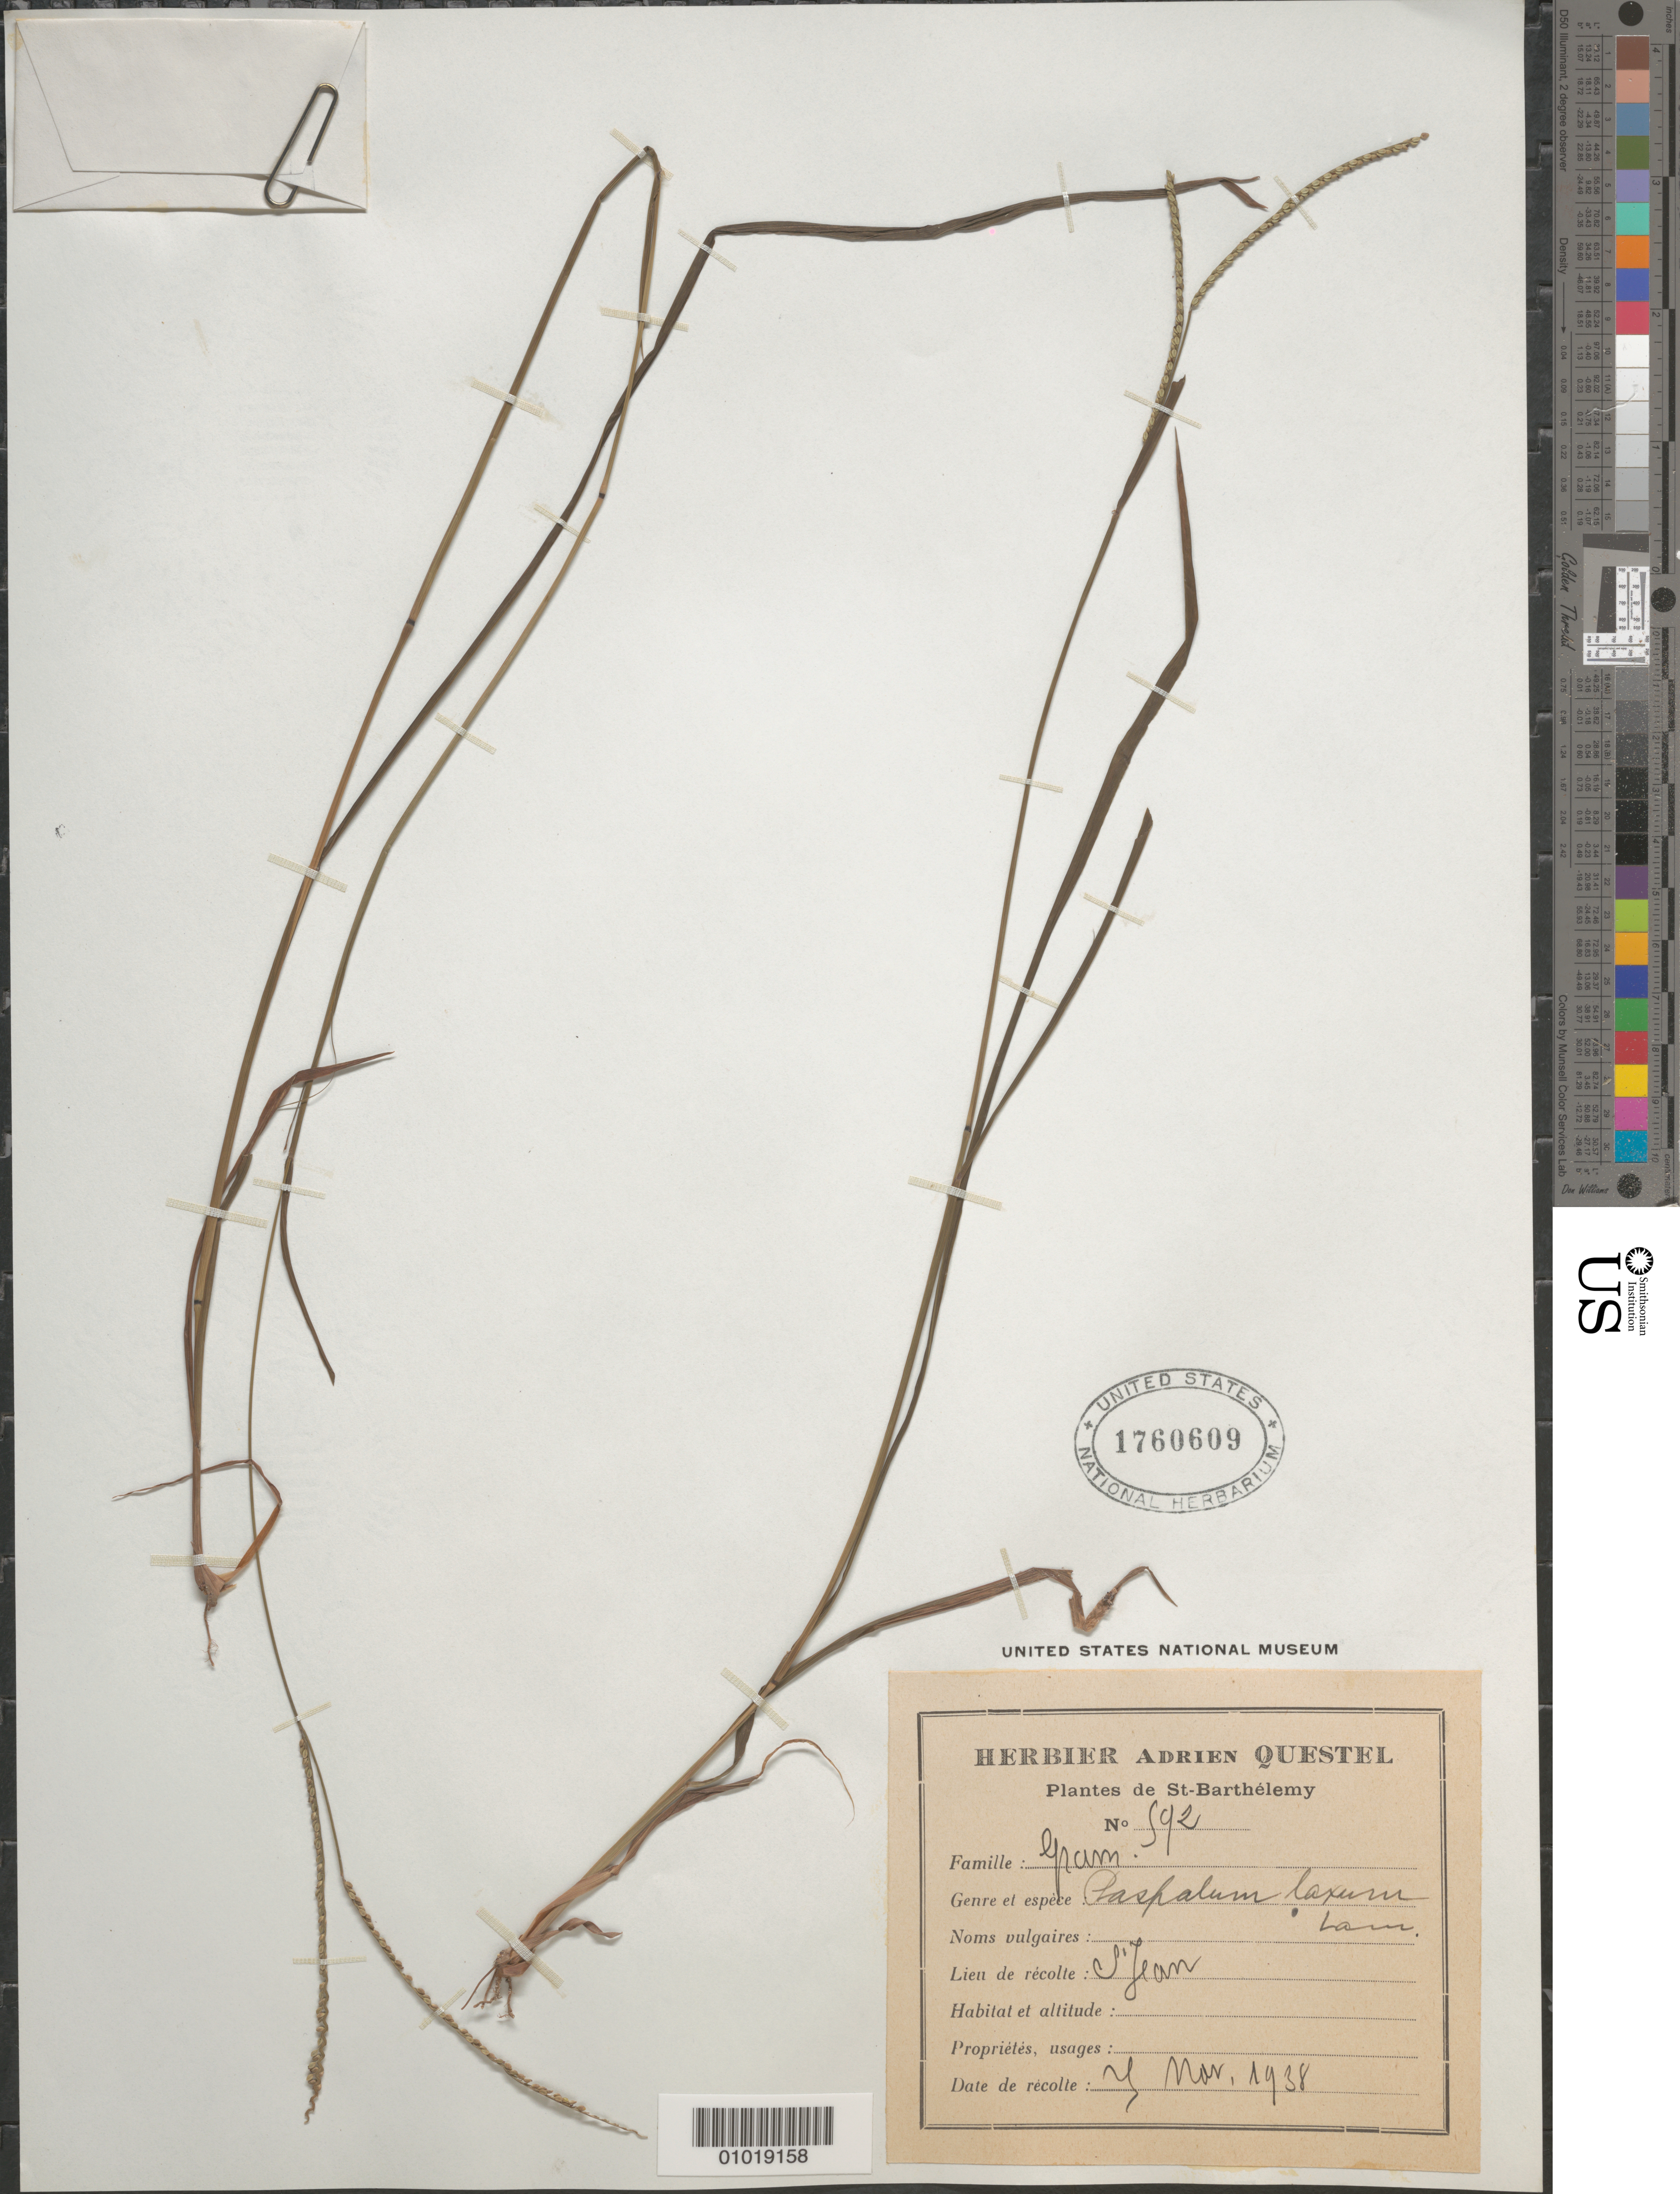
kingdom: Plantae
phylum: Tracheophyta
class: Liliopsida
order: Poales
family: Poaceae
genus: Paspalum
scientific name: Paspalum laxum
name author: Lam.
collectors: A. Questel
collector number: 592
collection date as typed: Mar 1938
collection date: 1938-03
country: Saint Barthélemy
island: St. Barthélemy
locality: St. Jean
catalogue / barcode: US 1760609